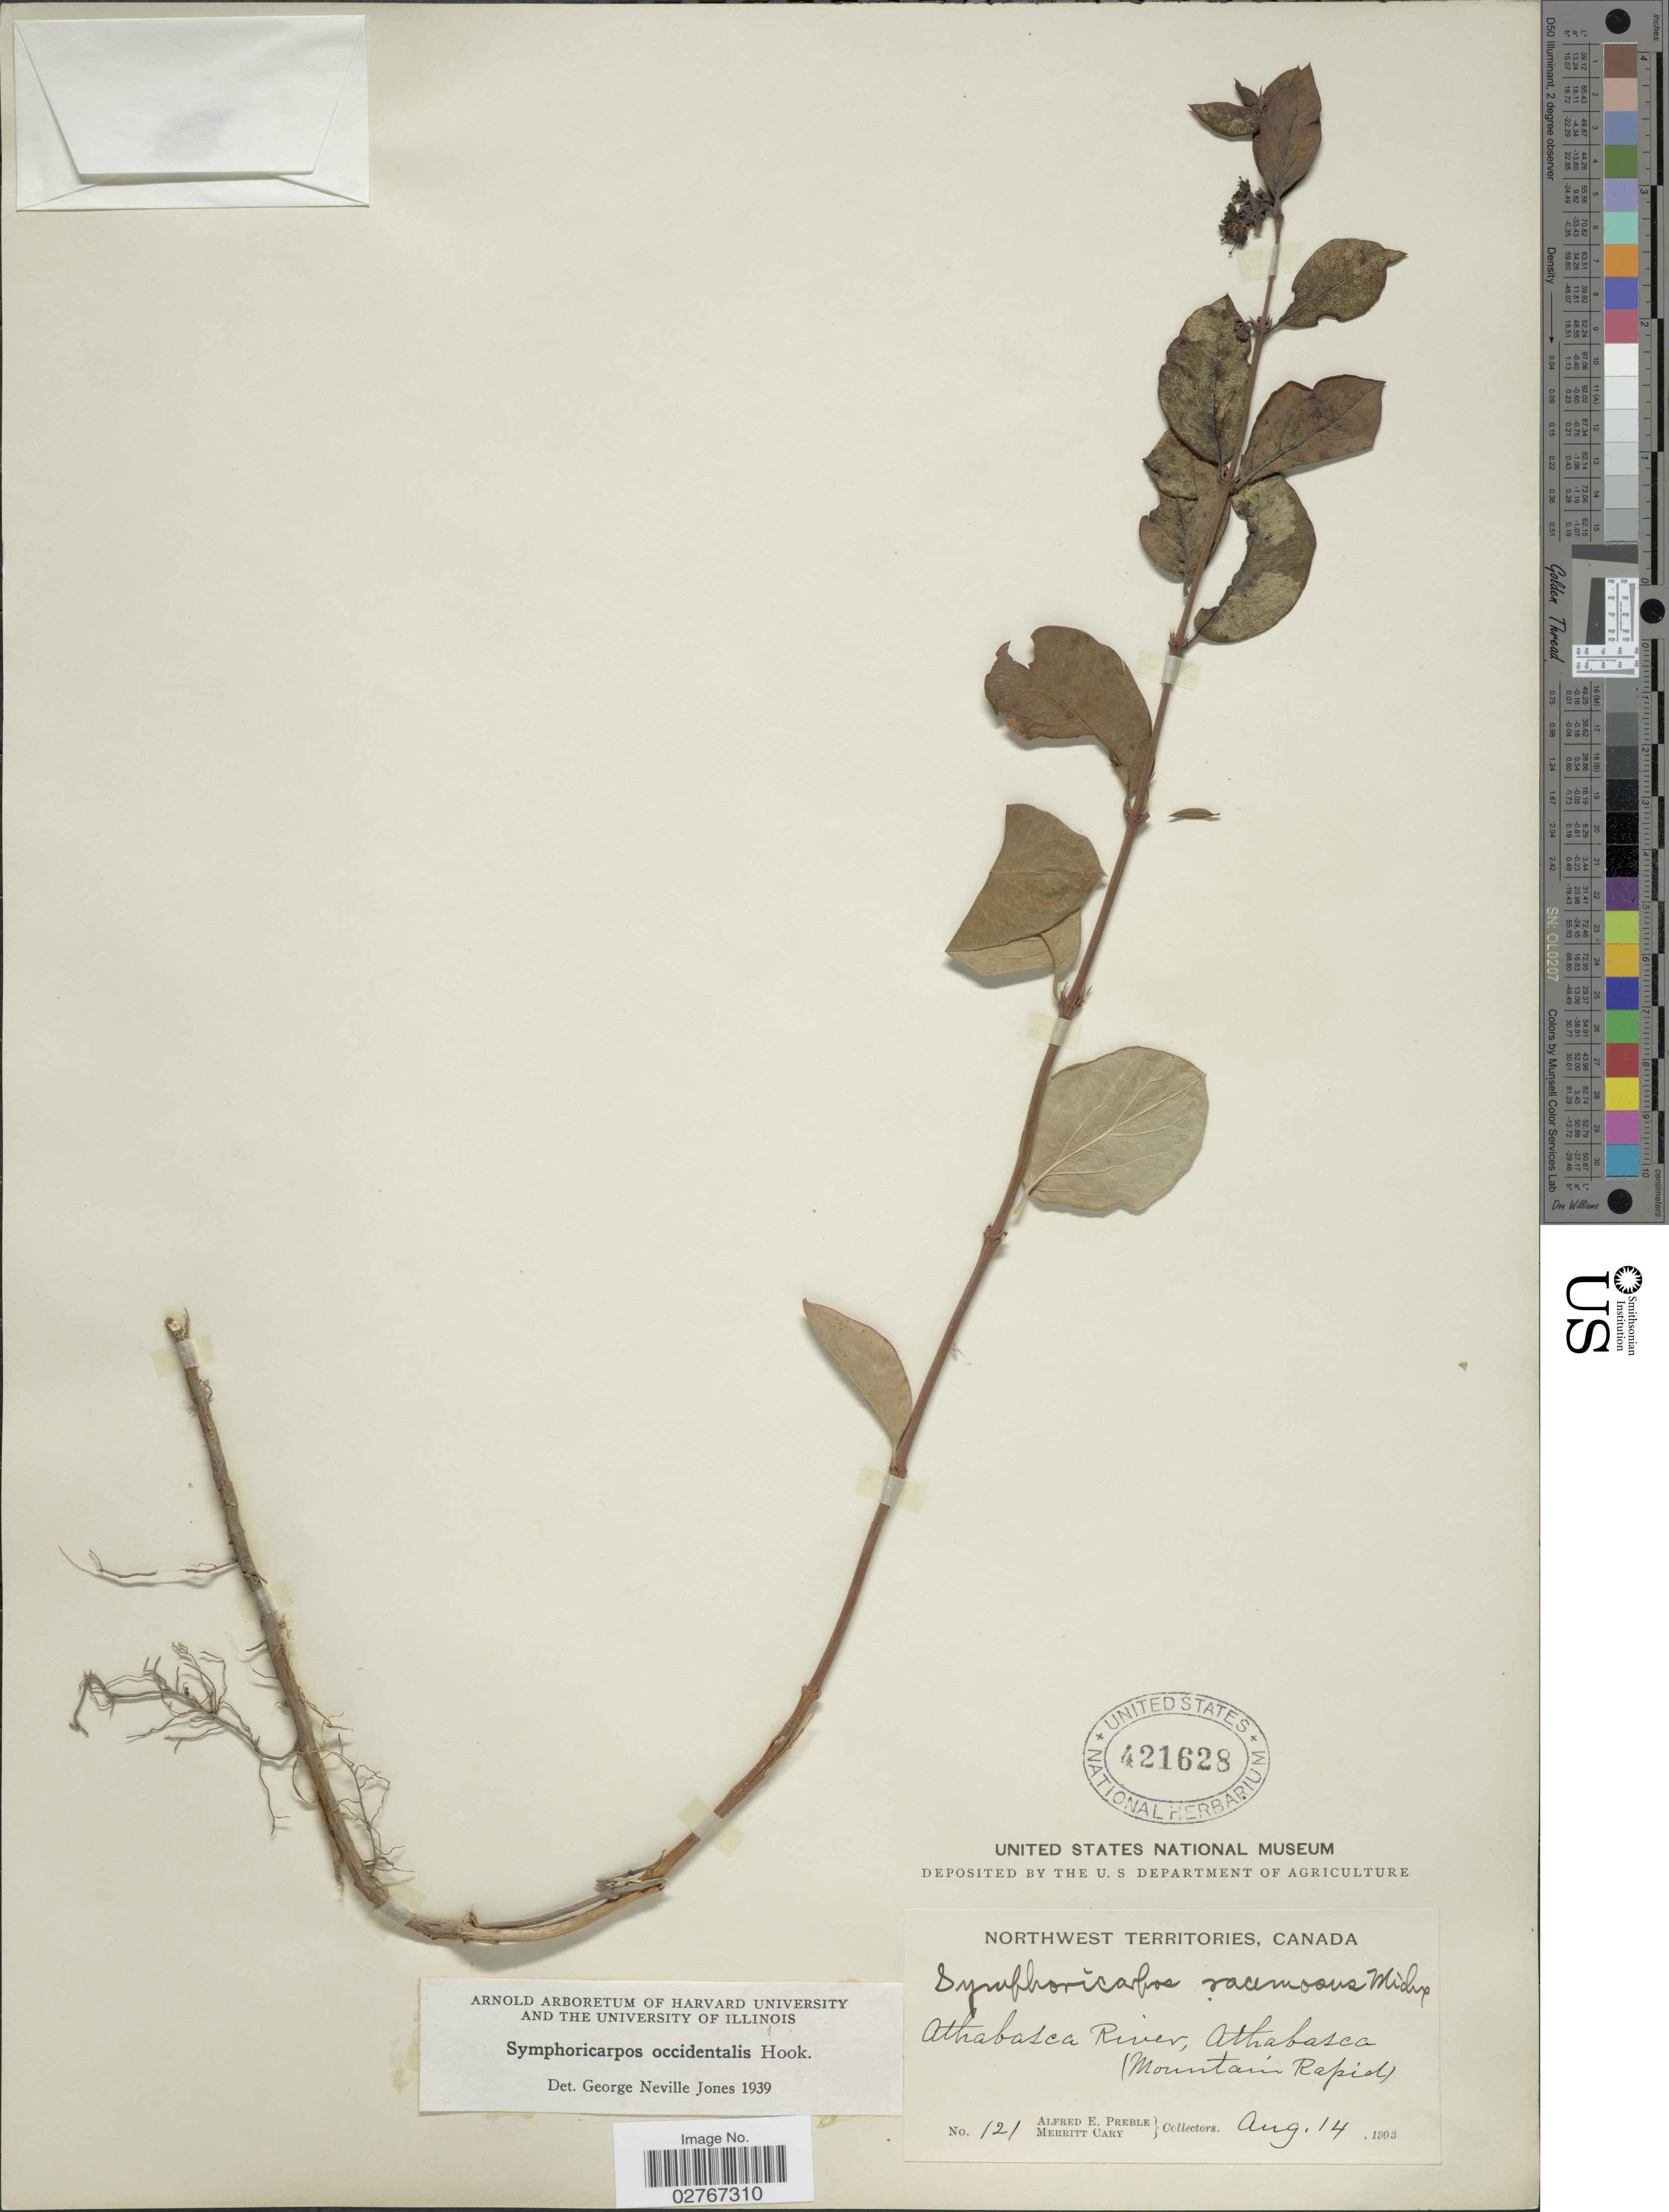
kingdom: Plantae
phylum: Tracheophyta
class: Magnoliopsida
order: Dipsacales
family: Caprifoliaceae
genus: Symphoricarpos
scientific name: Symphoricarpos occidentalis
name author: (R. Br.) Hook.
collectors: A. Preble & M. Cary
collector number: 121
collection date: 1903-08-14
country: Canada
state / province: Northwest Territories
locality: Athabasca River, Athabasca (Mountain Rapid).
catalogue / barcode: US 421628